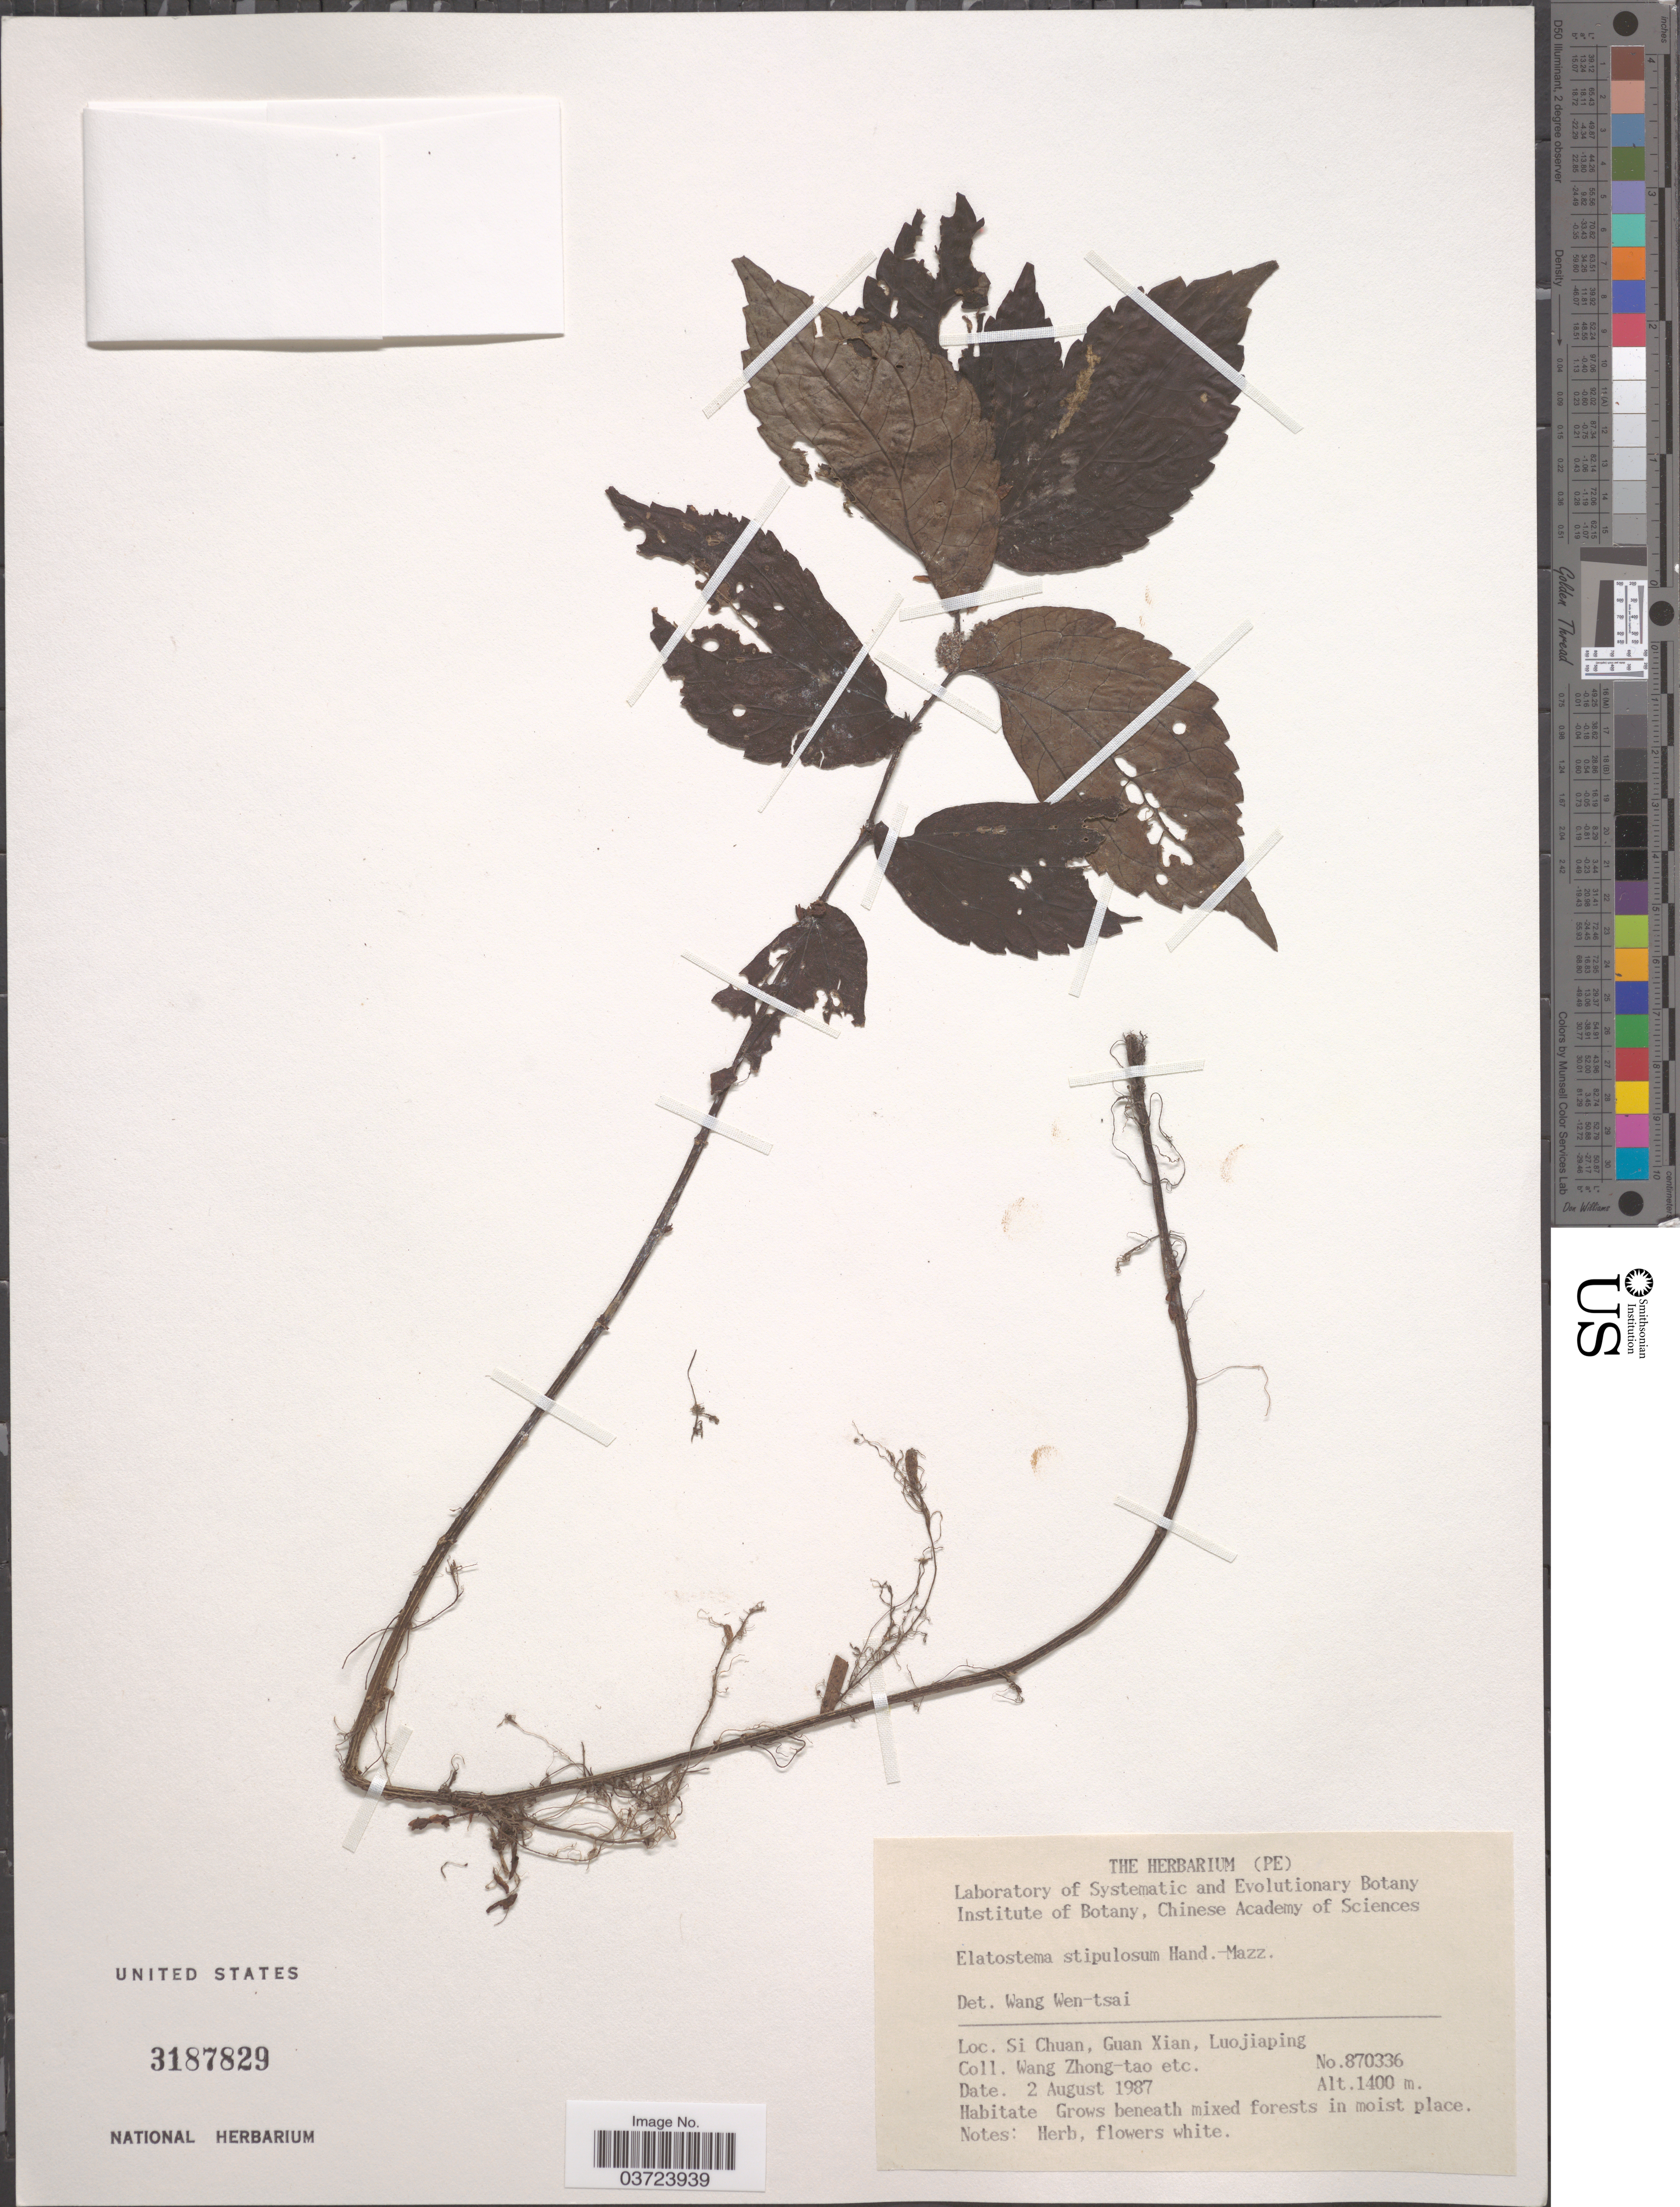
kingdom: Plantae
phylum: Tracheophyta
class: Magnoliopsida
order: Rosales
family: Urticaceae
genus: Elatostema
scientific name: Elatostema stipulosum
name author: Hand.-Mazz.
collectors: W. Zhong-Tao & et al.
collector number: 870336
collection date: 1987-08-02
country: China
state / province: Sichuan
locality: Si Chuan, Guan Xian, Luojiaping.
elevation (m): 1400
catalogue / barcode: US 3187829